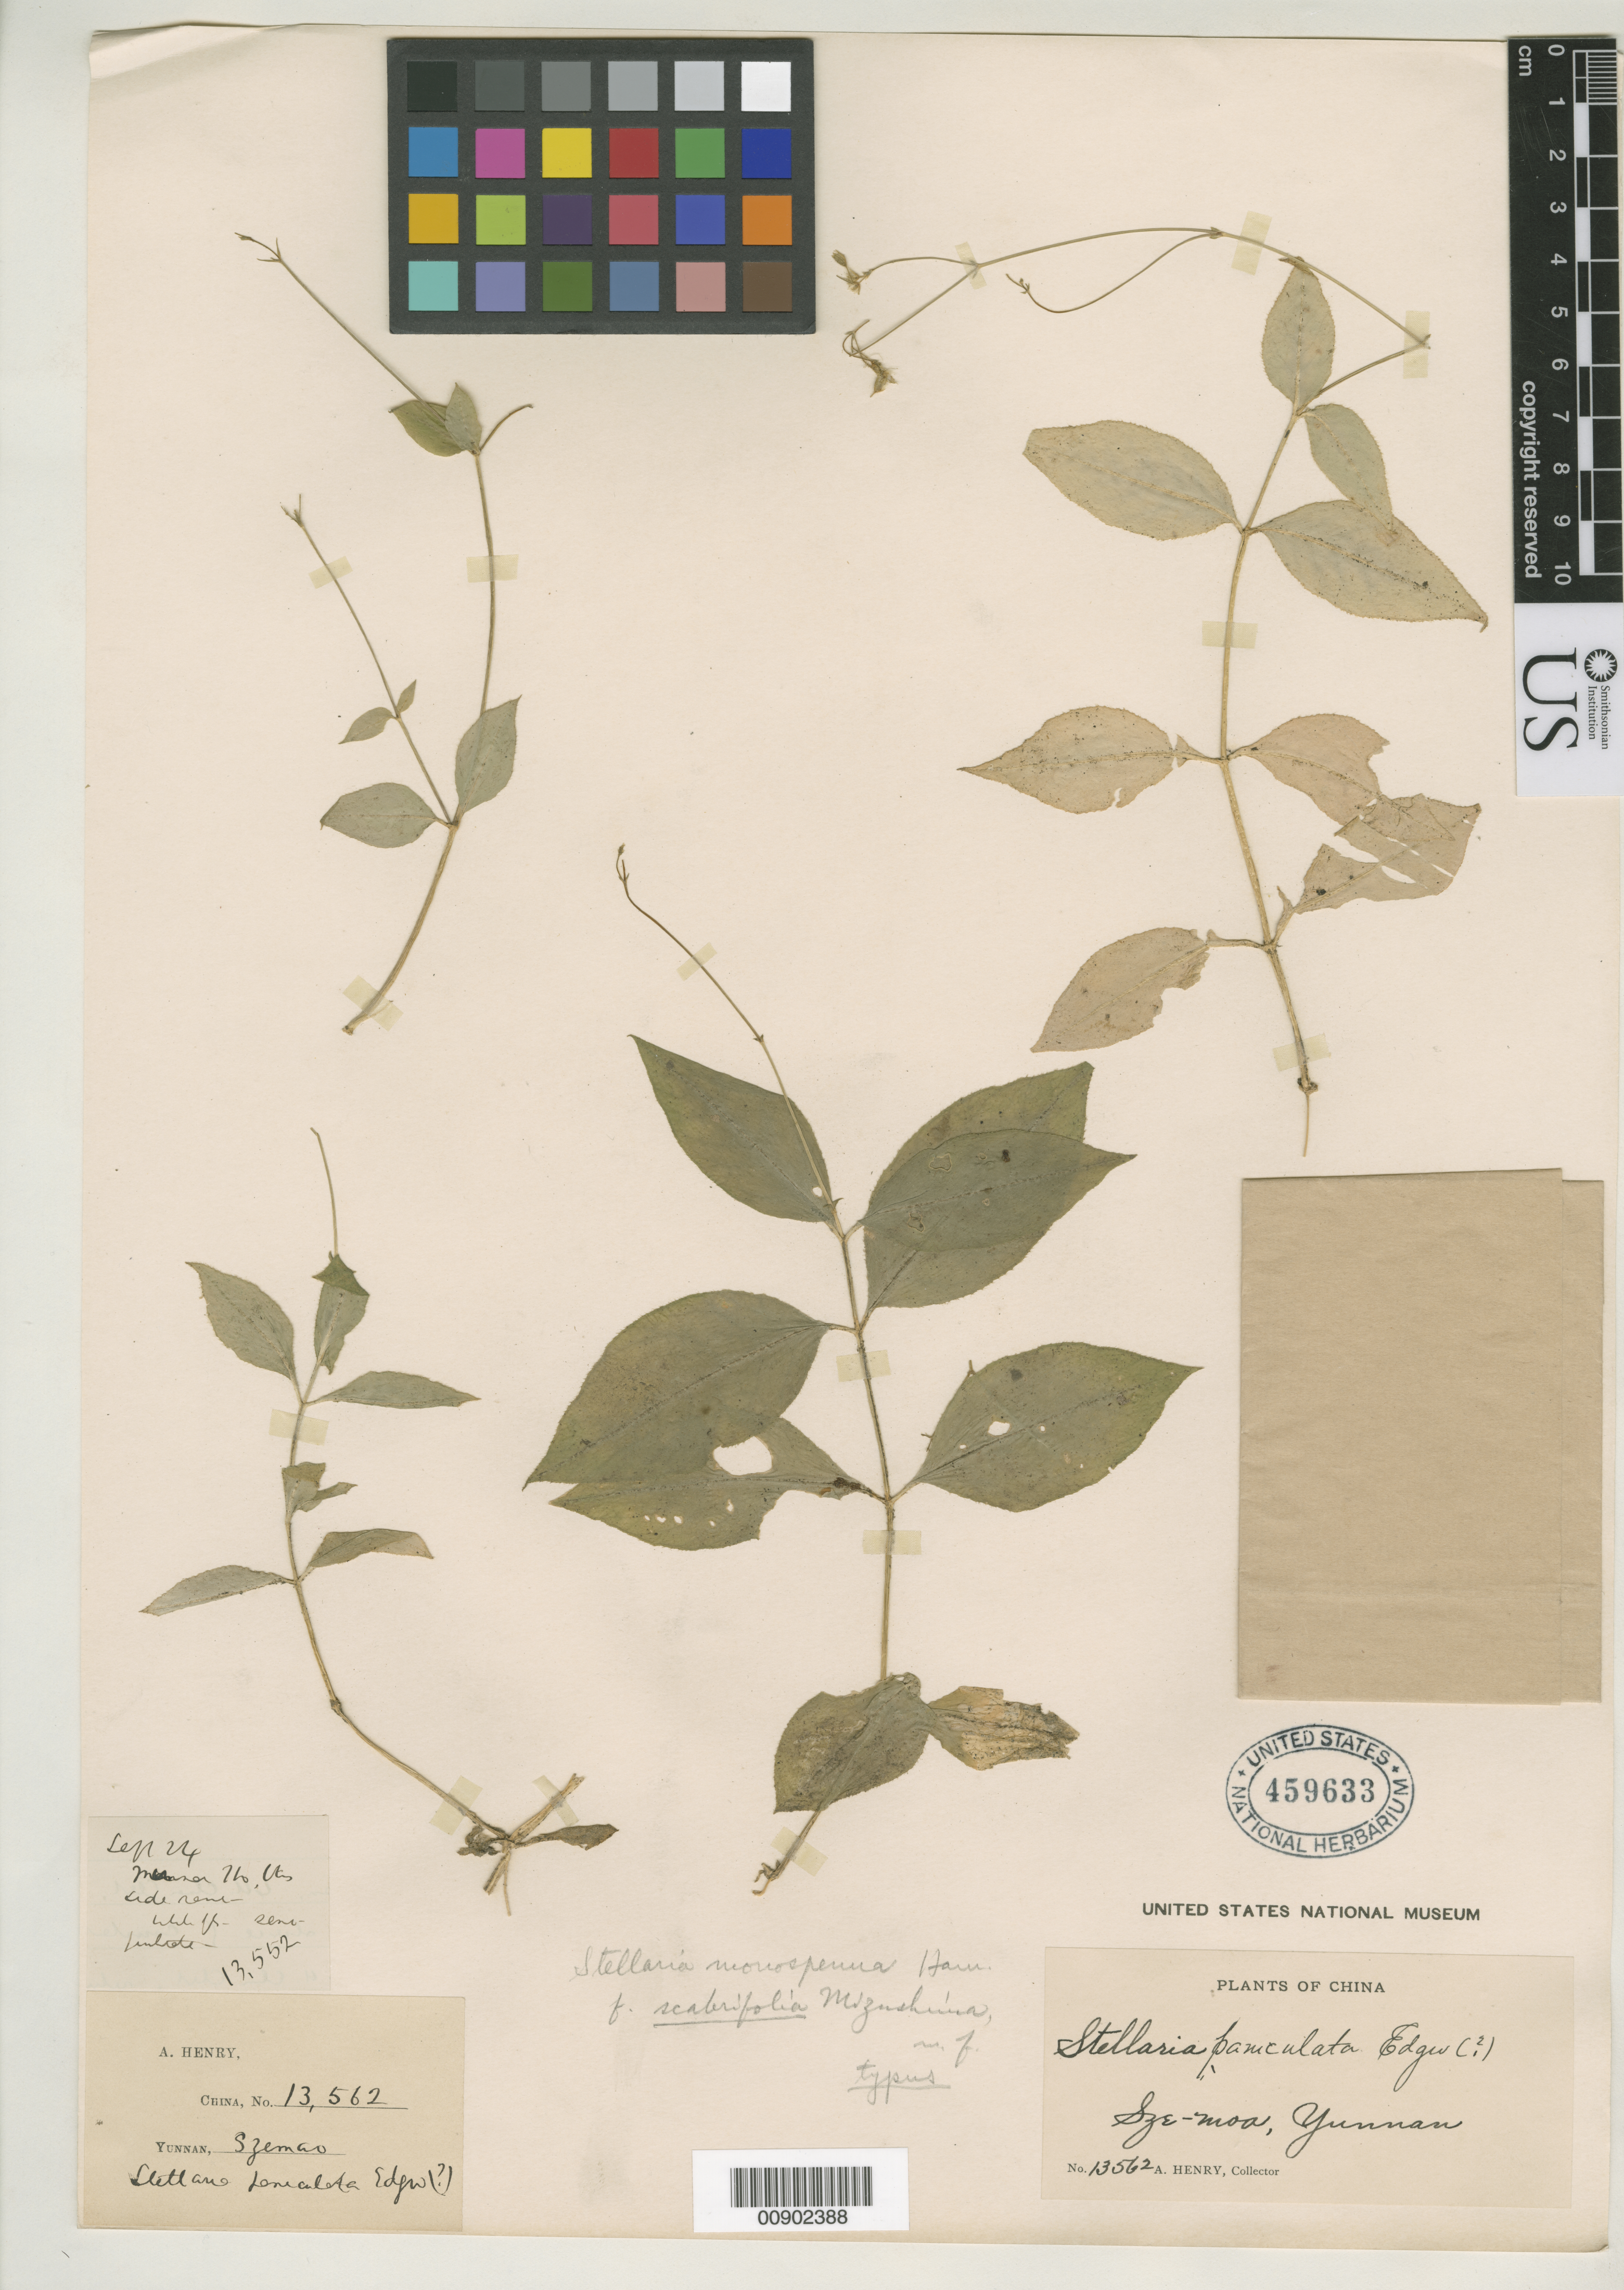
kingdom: Plantae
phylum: Tracheophyta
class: Magnoliopsida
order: Caryophyllales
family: Caryophyllaceae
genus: Stellaria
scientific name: Stellaria monosperma f. scabrifolia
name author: M. Mizush.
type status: Holotype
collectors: A. Henry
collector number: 13562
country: China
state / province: Yunnan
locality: Szemao.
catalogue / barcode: US 459633